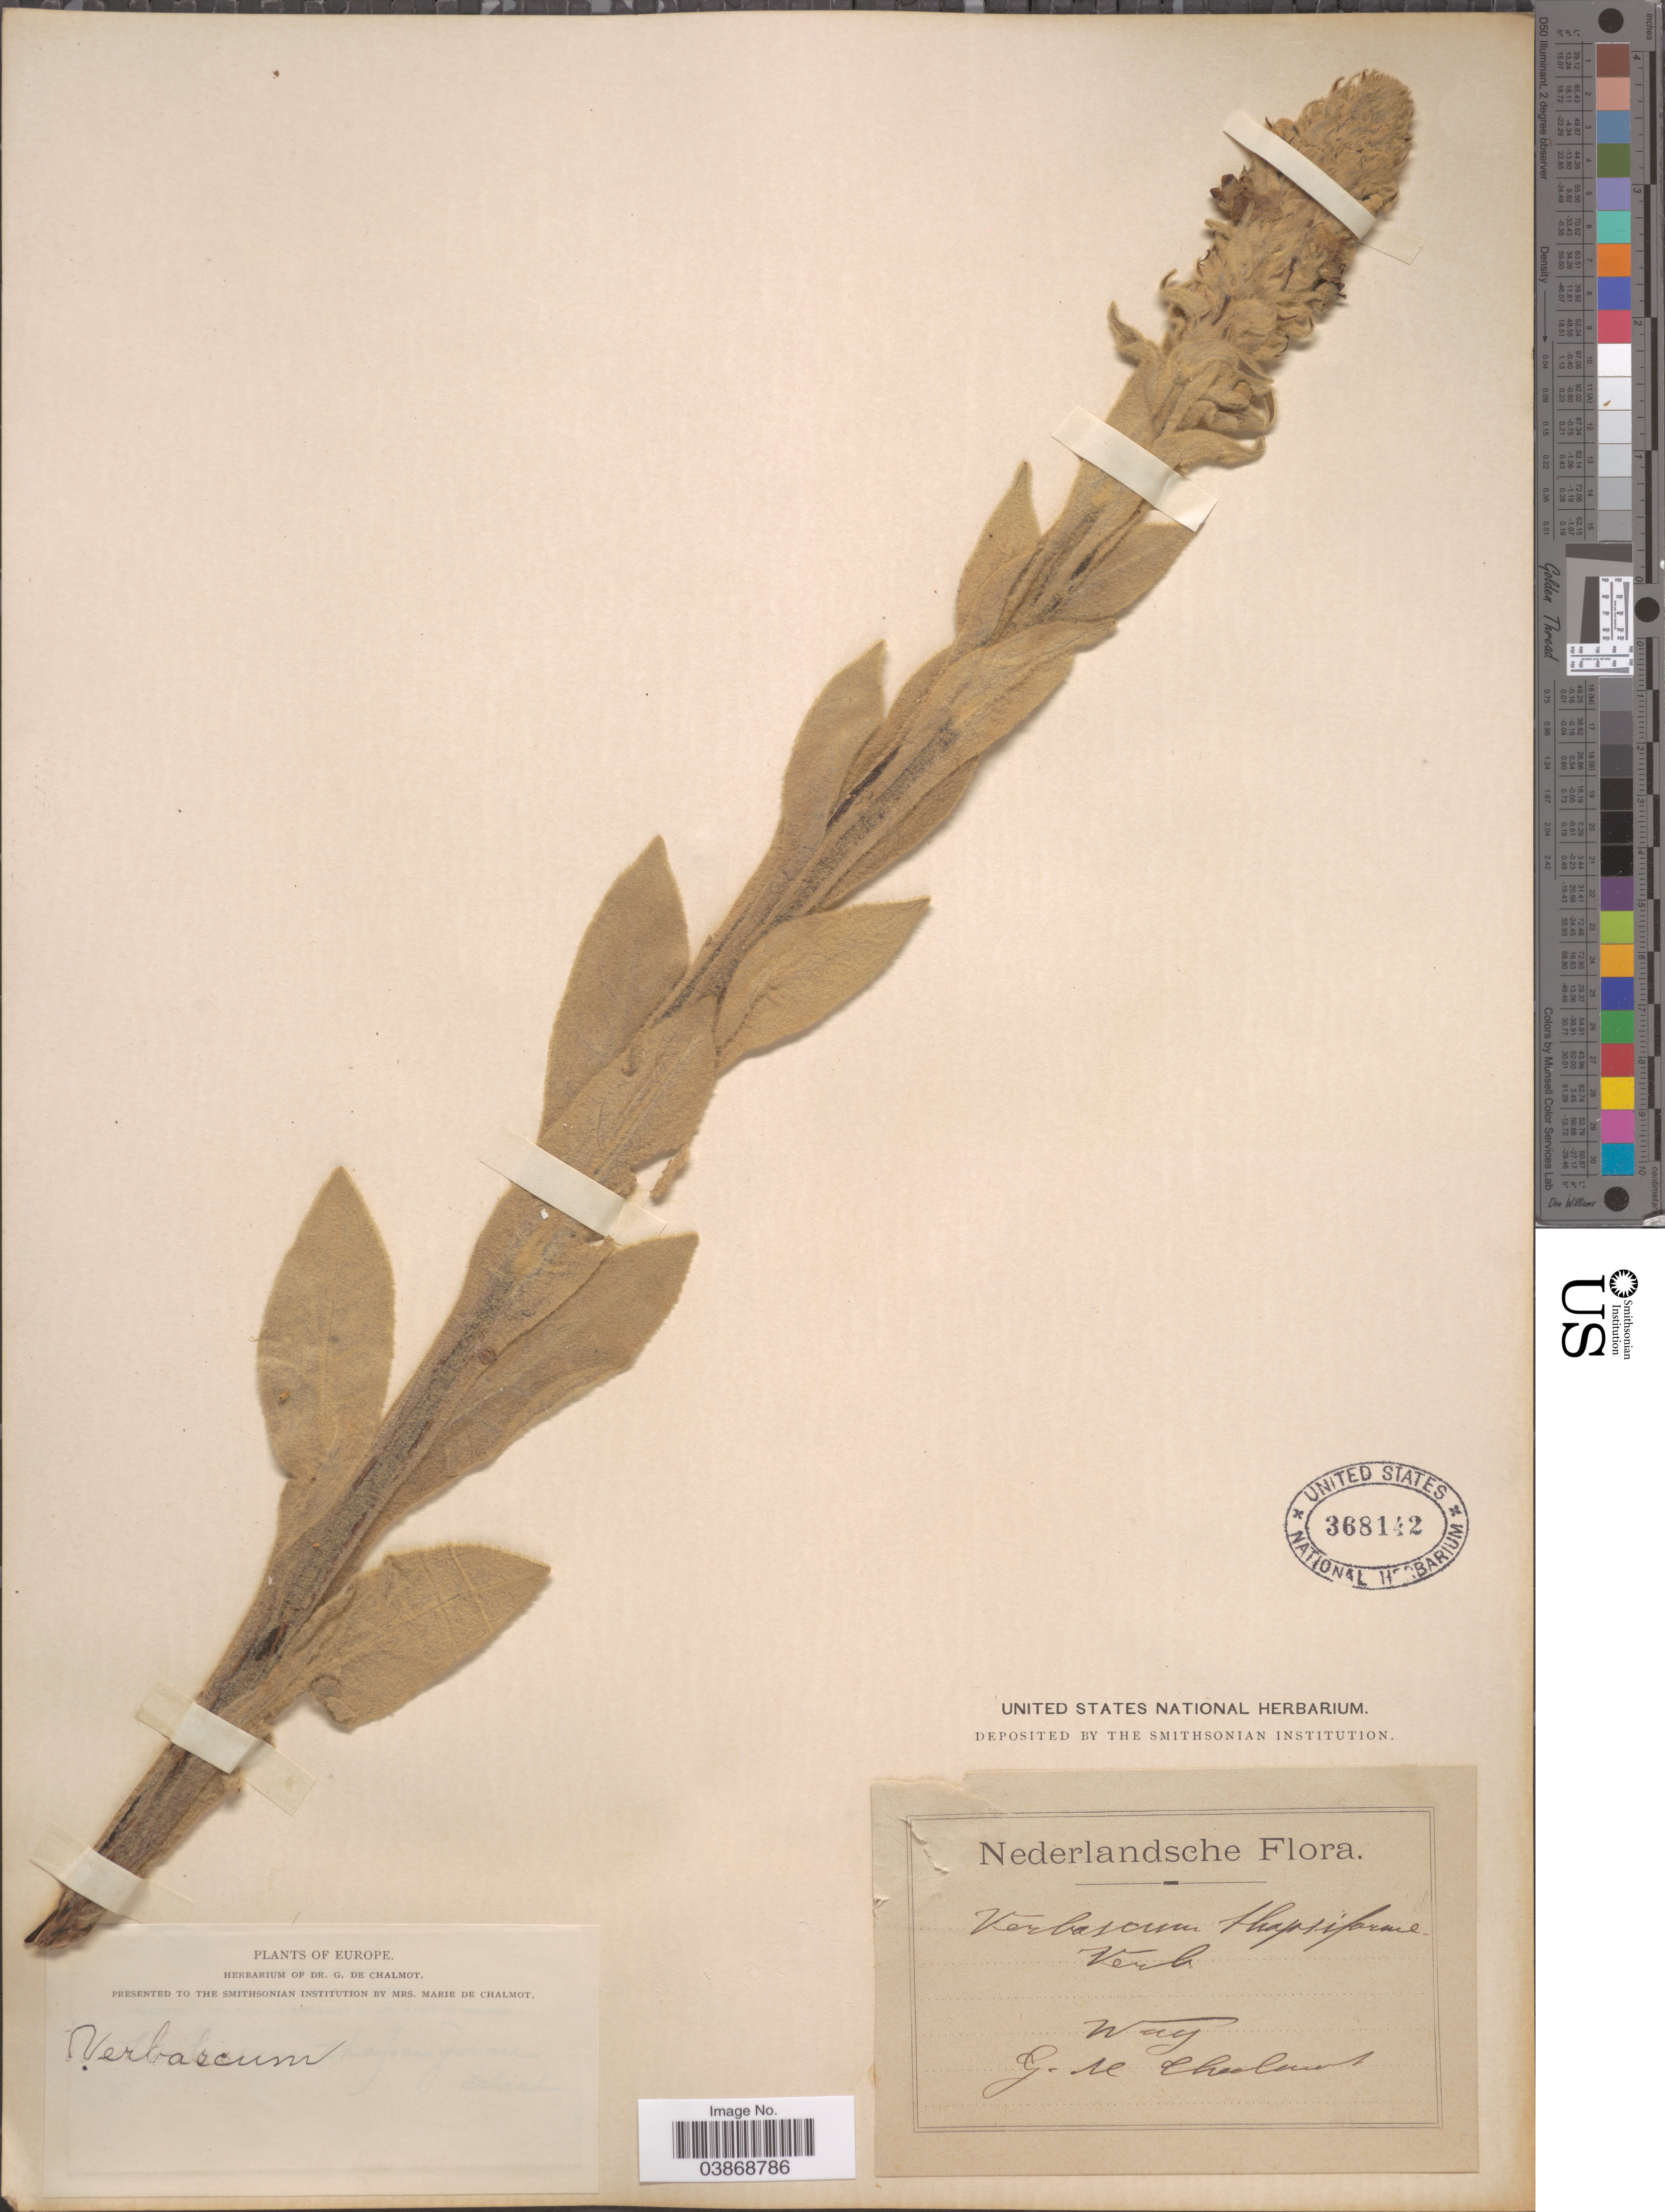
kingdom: Plantae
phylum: Tracheophyta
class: Magnoliopsida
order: Lamiales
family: Scrophulariaceae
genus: Verbascum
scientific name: Verbascum thapsiforme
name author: Schrad.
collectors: G. de Chalmot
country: Netherlands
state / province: Gelderland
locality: Nederlandsche. Wag.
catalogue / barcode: US 368142